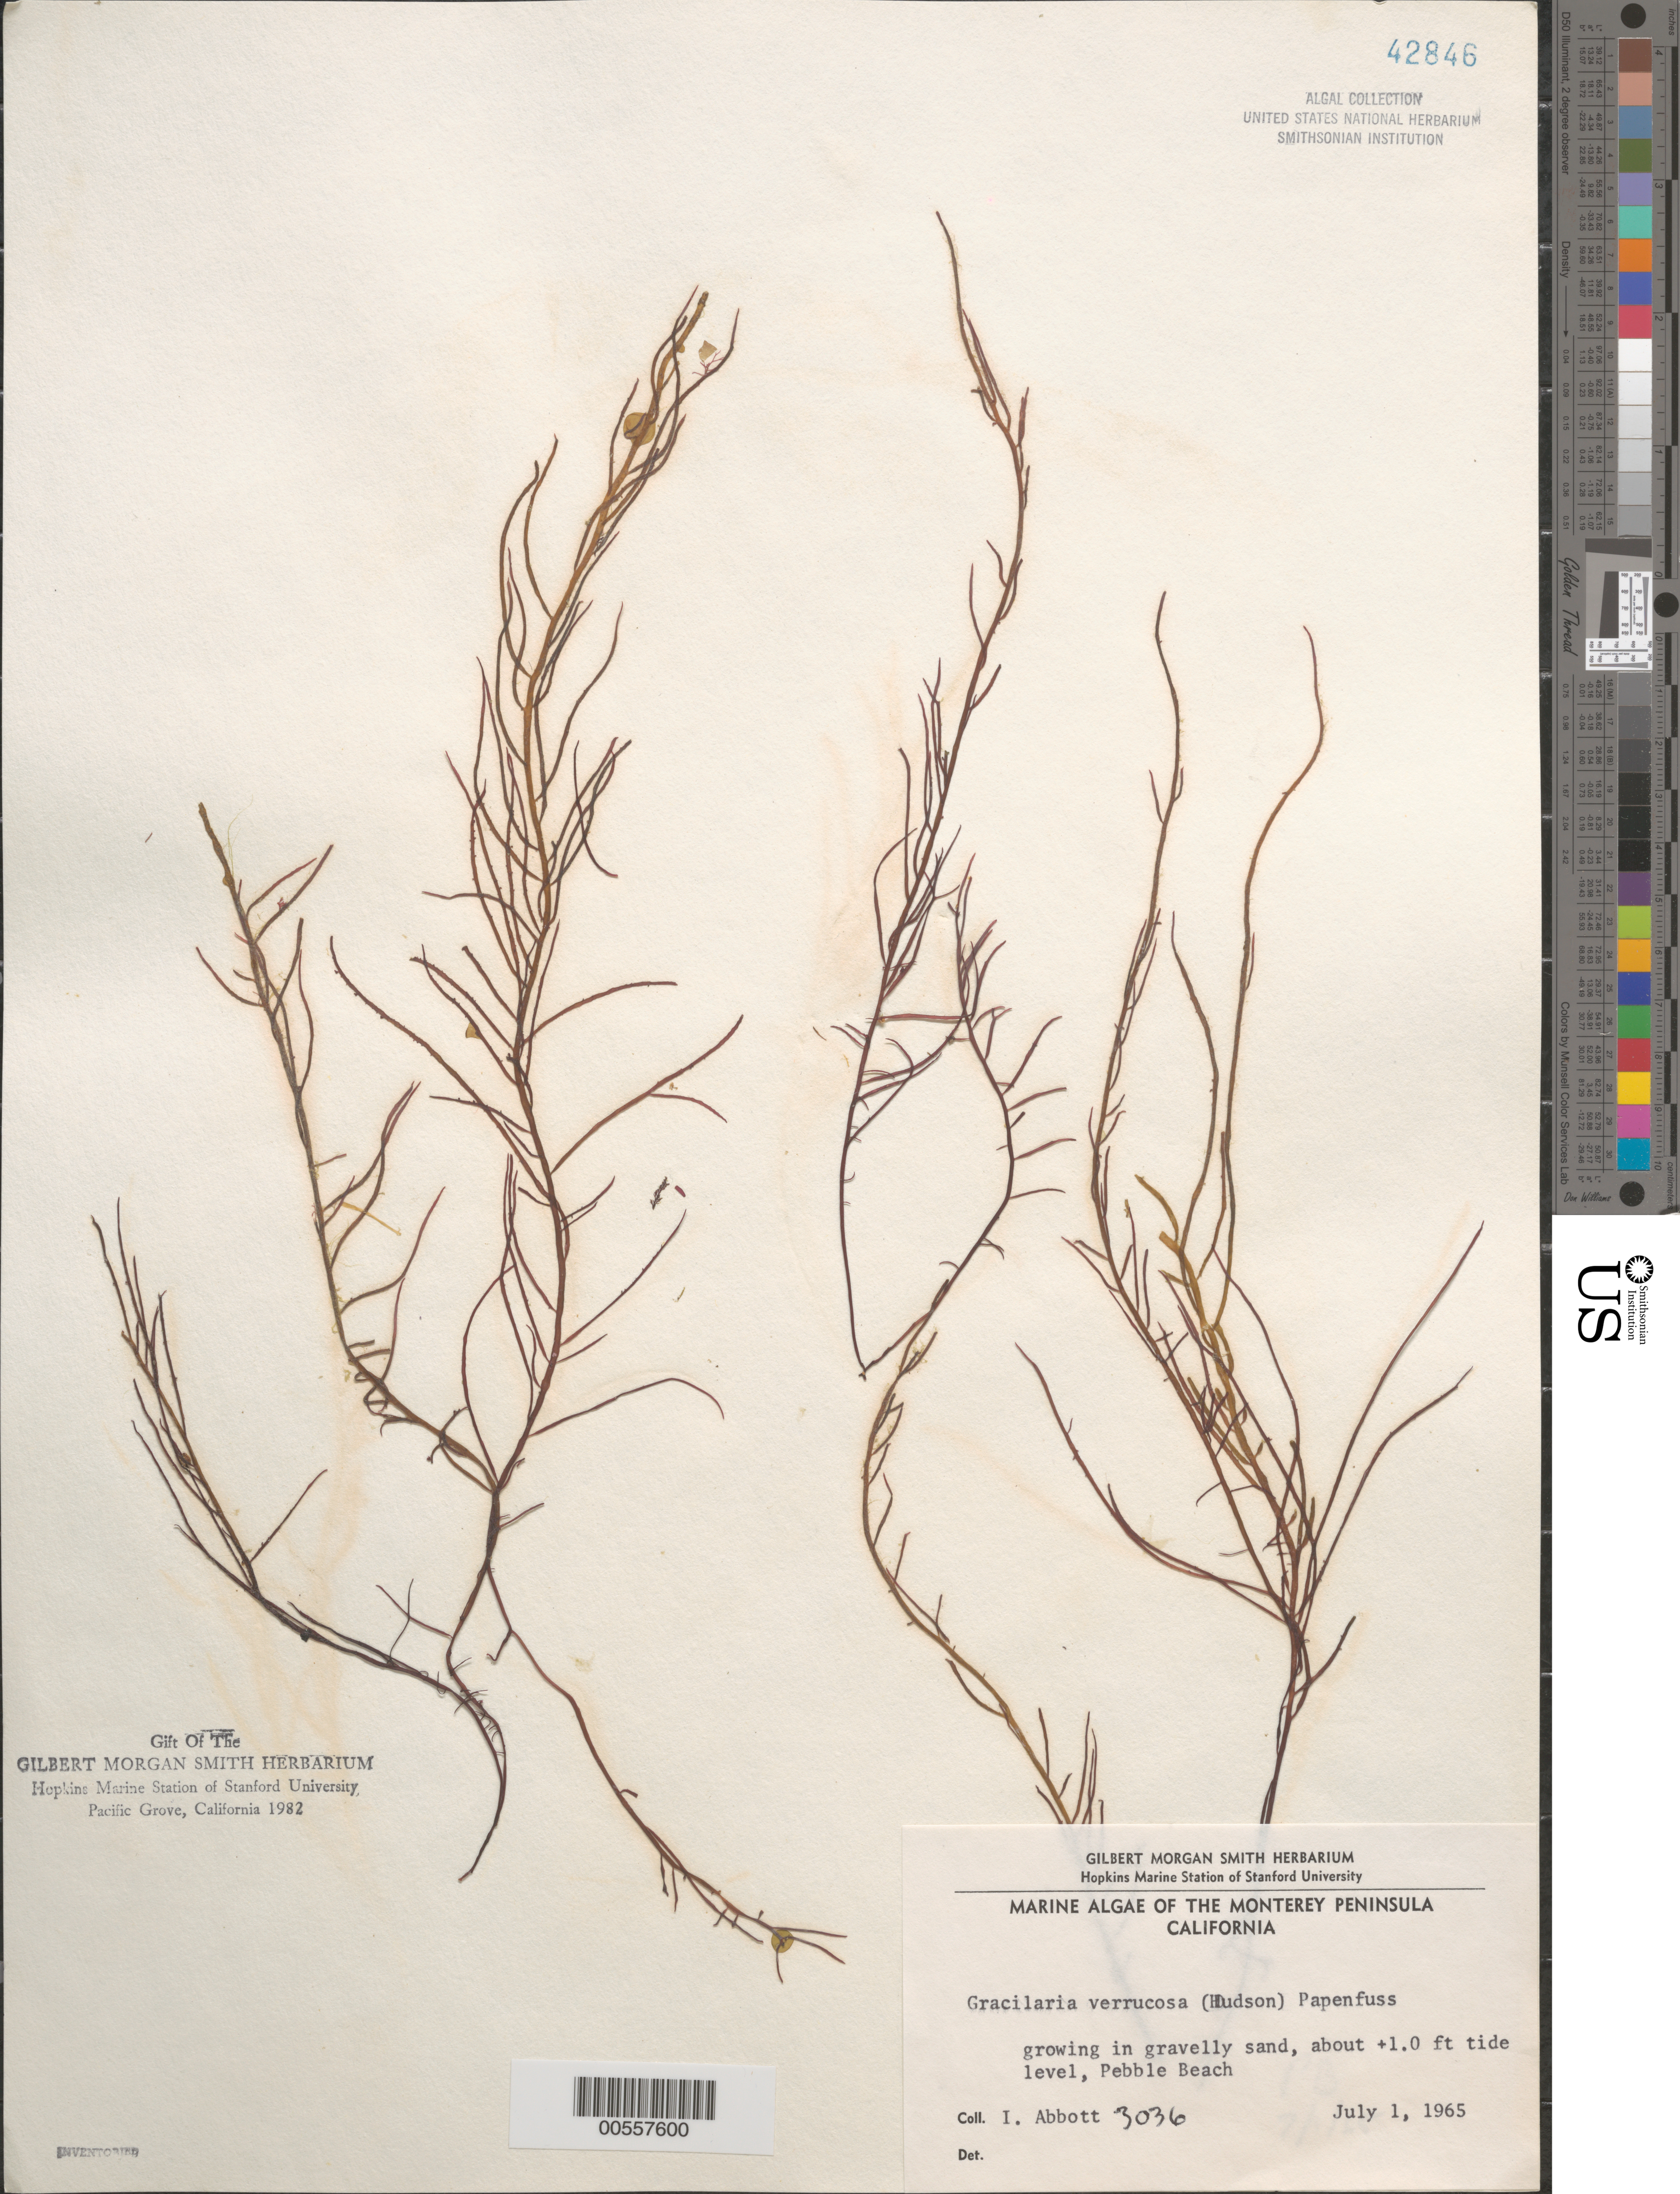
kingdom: Plantae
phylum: Rhodophyta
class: Florideophyceae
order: Gracilariales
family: Gracilariaceae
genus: Gracilariopsis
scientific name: Gracilariopsis longissima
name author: (S.G. Gmel.) Steentoft et al.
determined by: Algae name updating Project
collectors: I. A. Abbott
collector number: IAA 3036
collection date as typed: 01 Jul 1965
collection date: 1965-07-01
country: United States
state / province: California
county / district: Monterey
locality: Pebble Beach, Monterey Peninsula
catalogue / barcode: US 42846